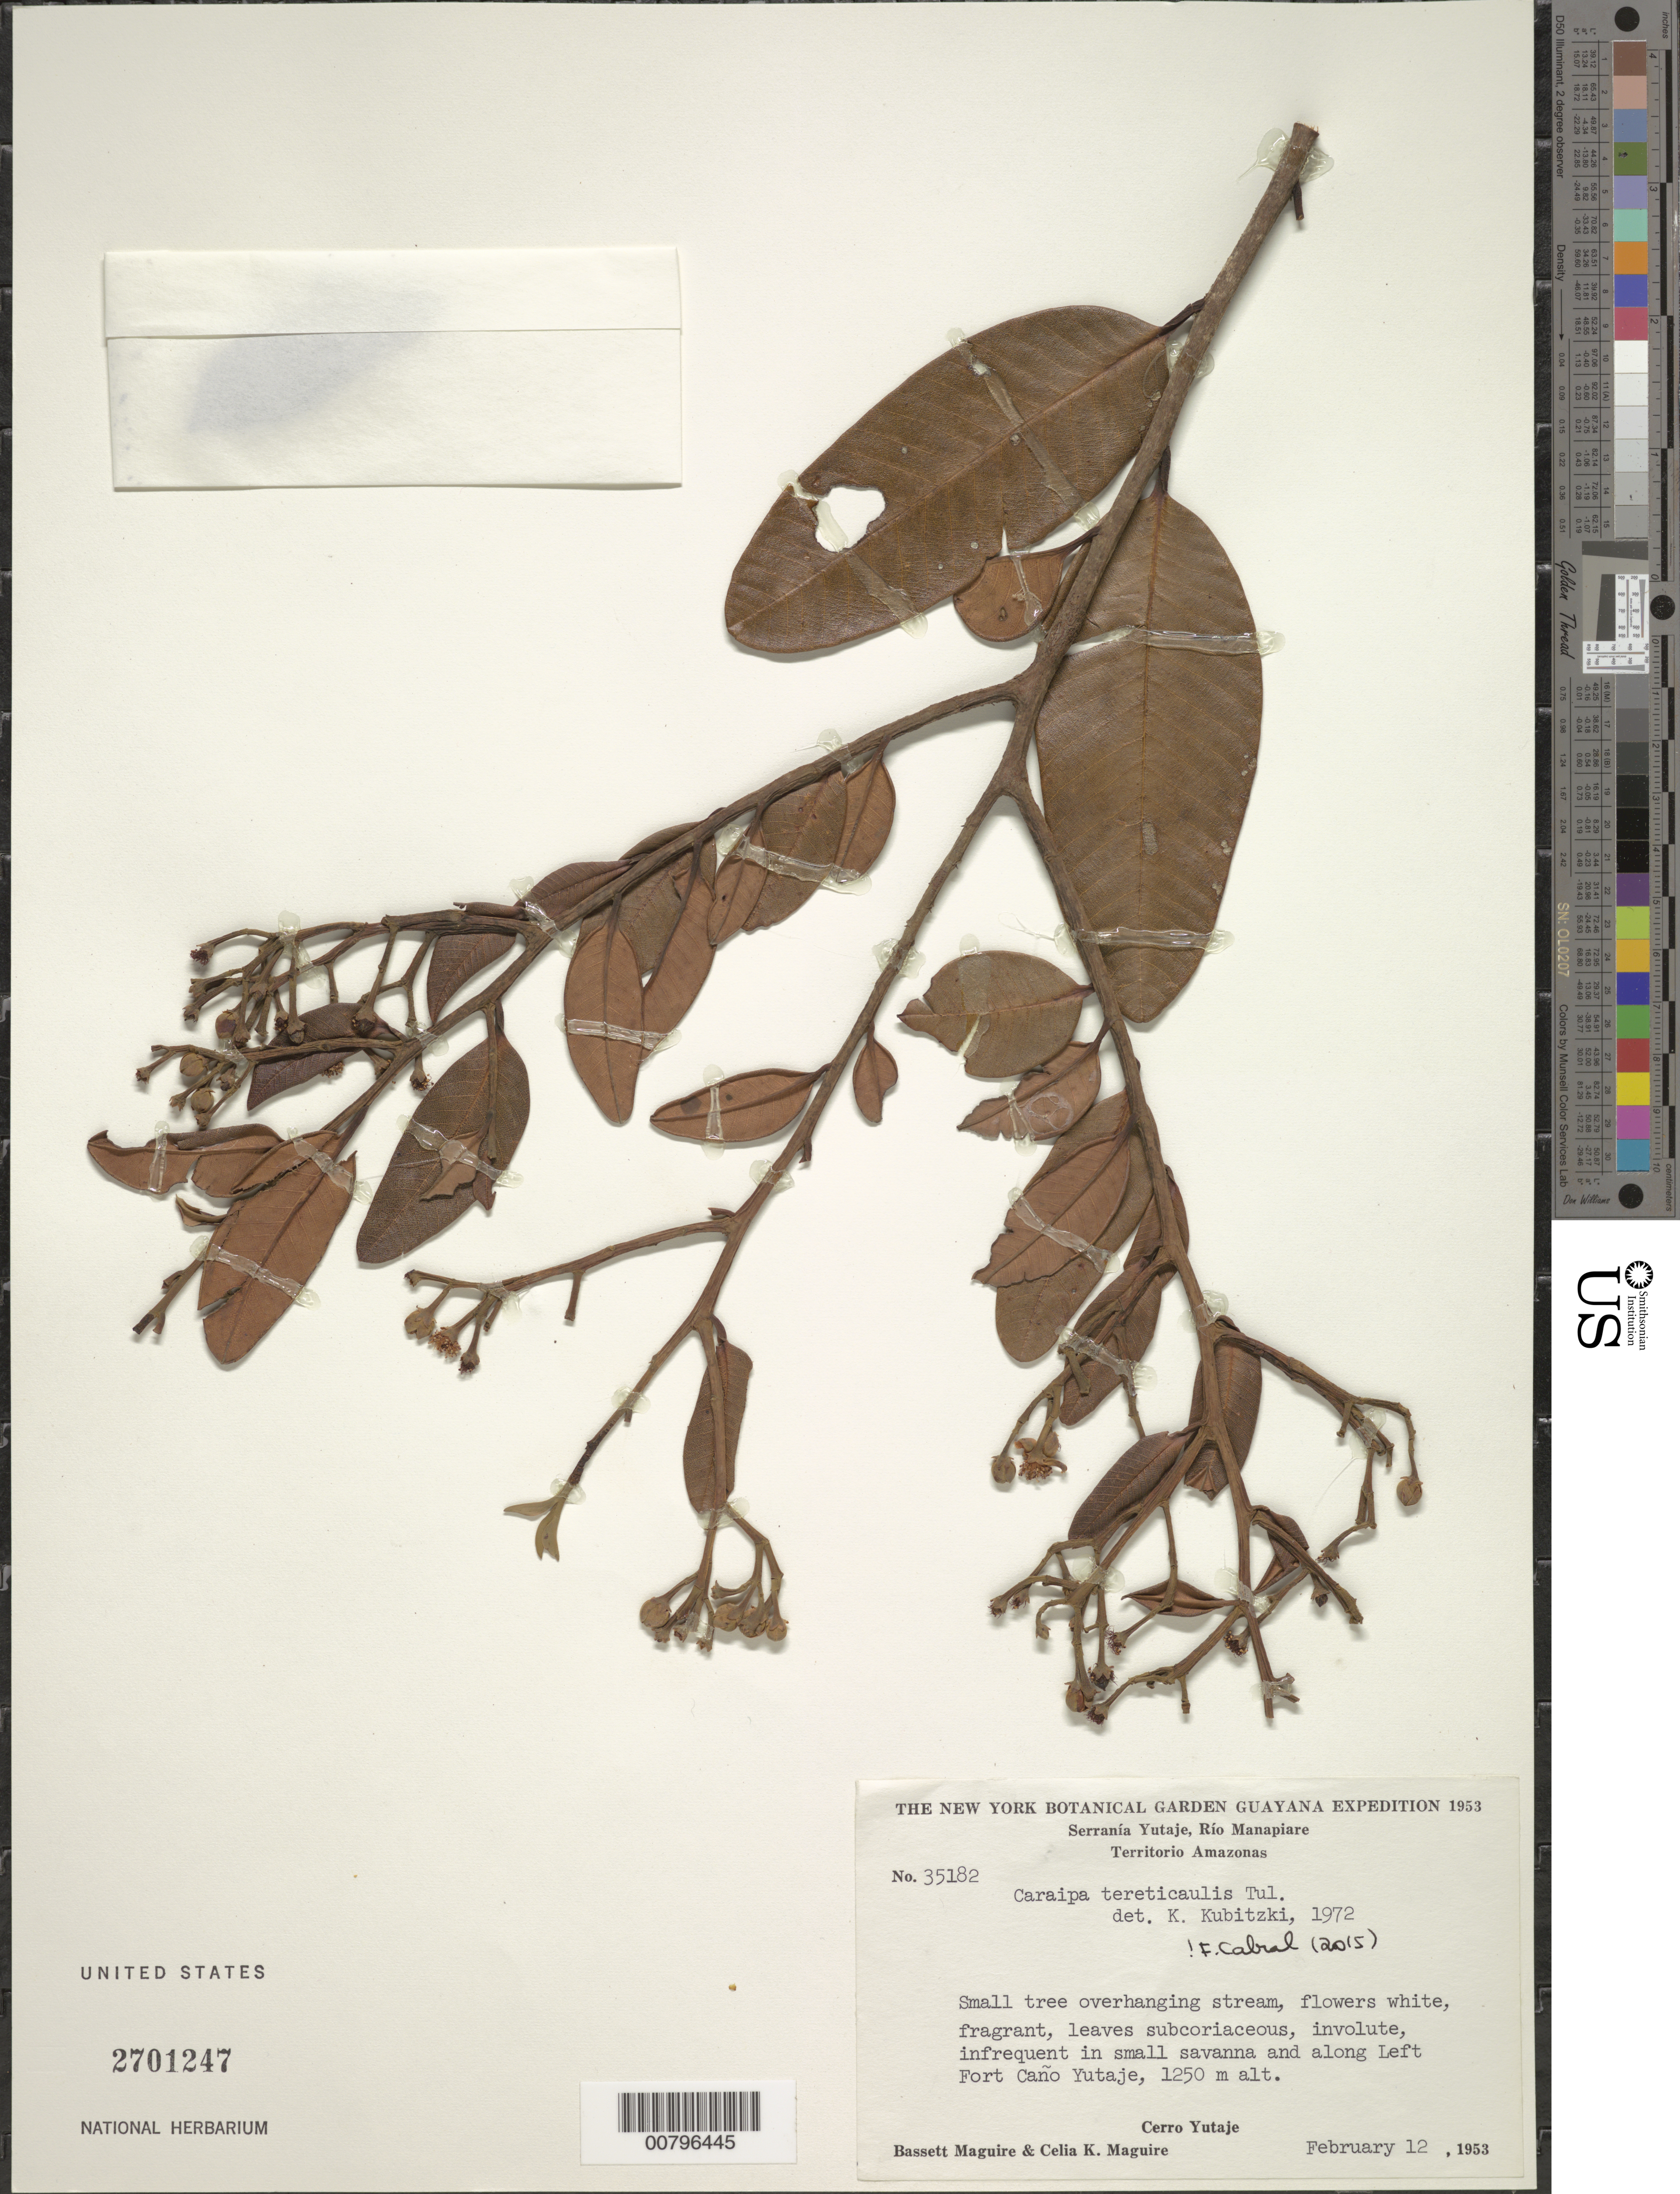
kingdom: Plantae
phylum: Tracheophyta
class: Magnoliopsida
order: Malpighiales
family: Calophyllaceae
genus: Caraipa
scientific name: Caraipa tereticaulis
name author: Tul.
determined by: Kubitzki, Klaus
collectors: B. Maguire & C. K. Maguire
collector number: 35182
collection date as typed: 12-Feb-53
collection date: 1953-02-12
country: Venezuela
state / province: Amazonas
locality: Serranía Yutajé, Río Manapiare, along left fork Caño Yutajé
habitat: Small savanna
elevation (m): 1250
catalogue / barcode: US 2701247